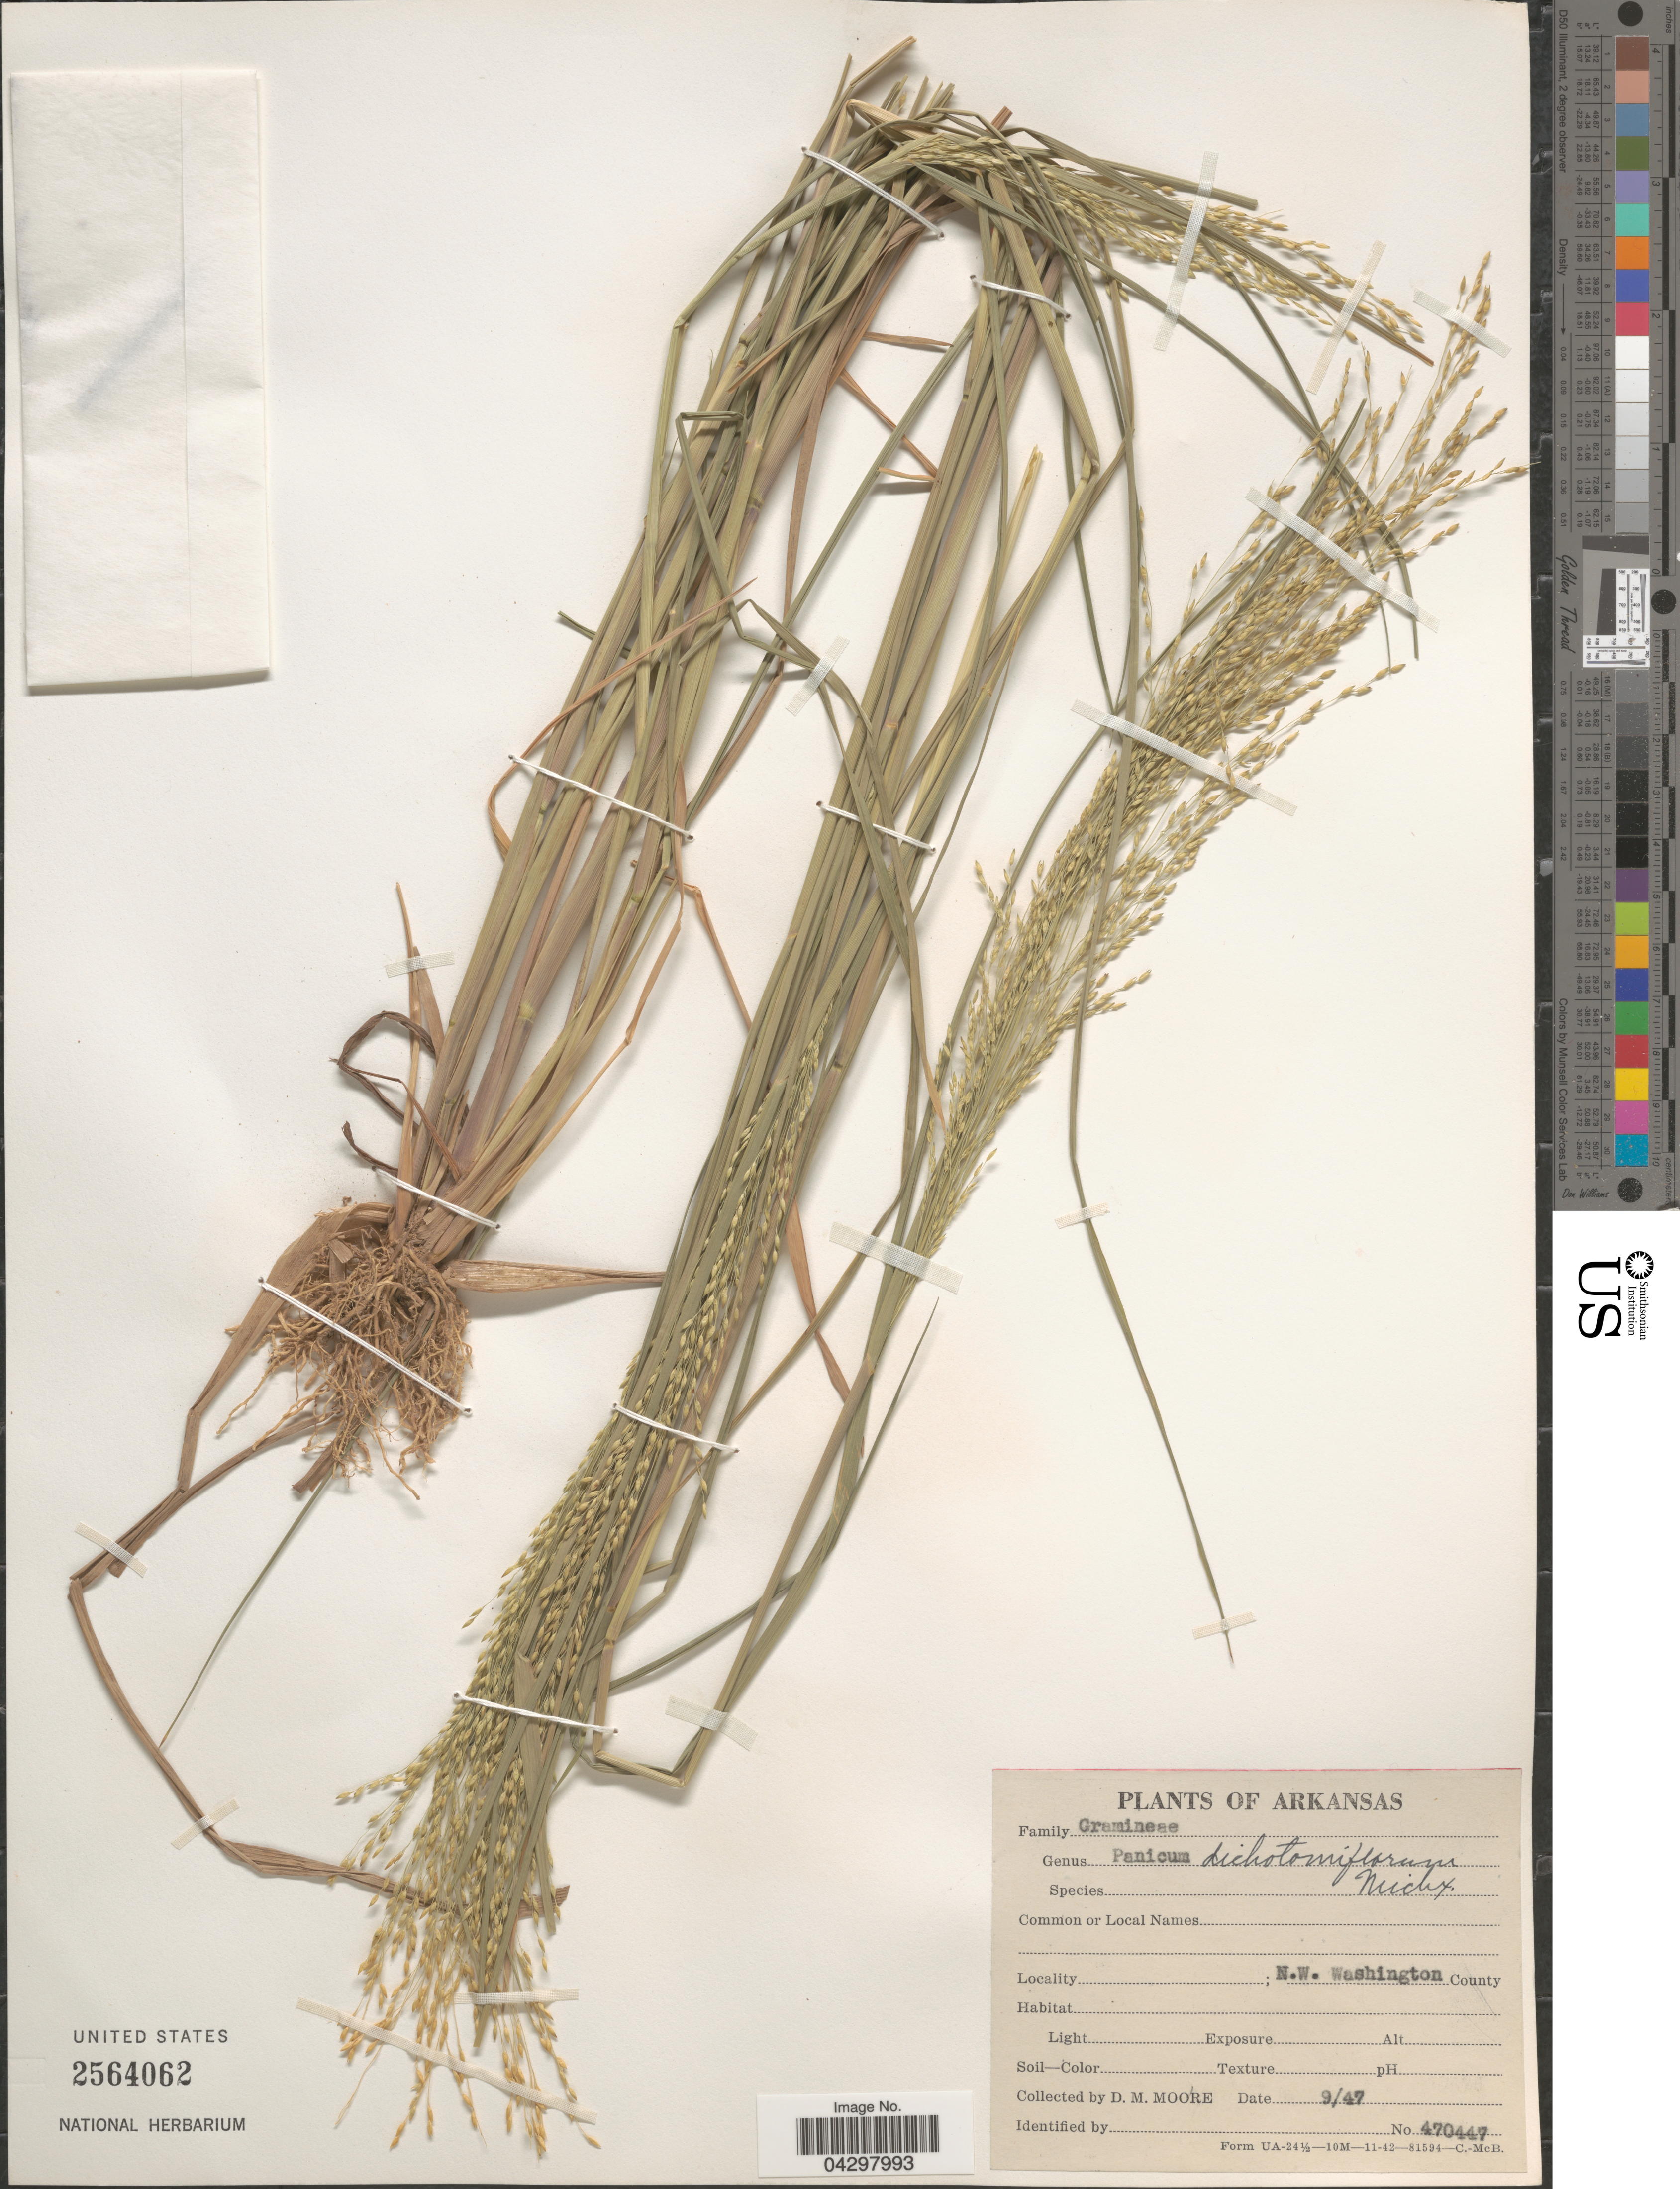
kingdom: Plantae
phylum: Tracheophyta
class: Liliopsida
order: Poales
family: Poaceae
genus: Panicum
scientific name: Panicum dichotomiflorum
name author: Michx.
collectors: D. Moore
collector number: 470447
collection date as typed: Transcribed d/m/y: /9/47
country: United States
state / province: Arkansas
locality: N. W. Washington County.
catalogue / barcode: US 2564062